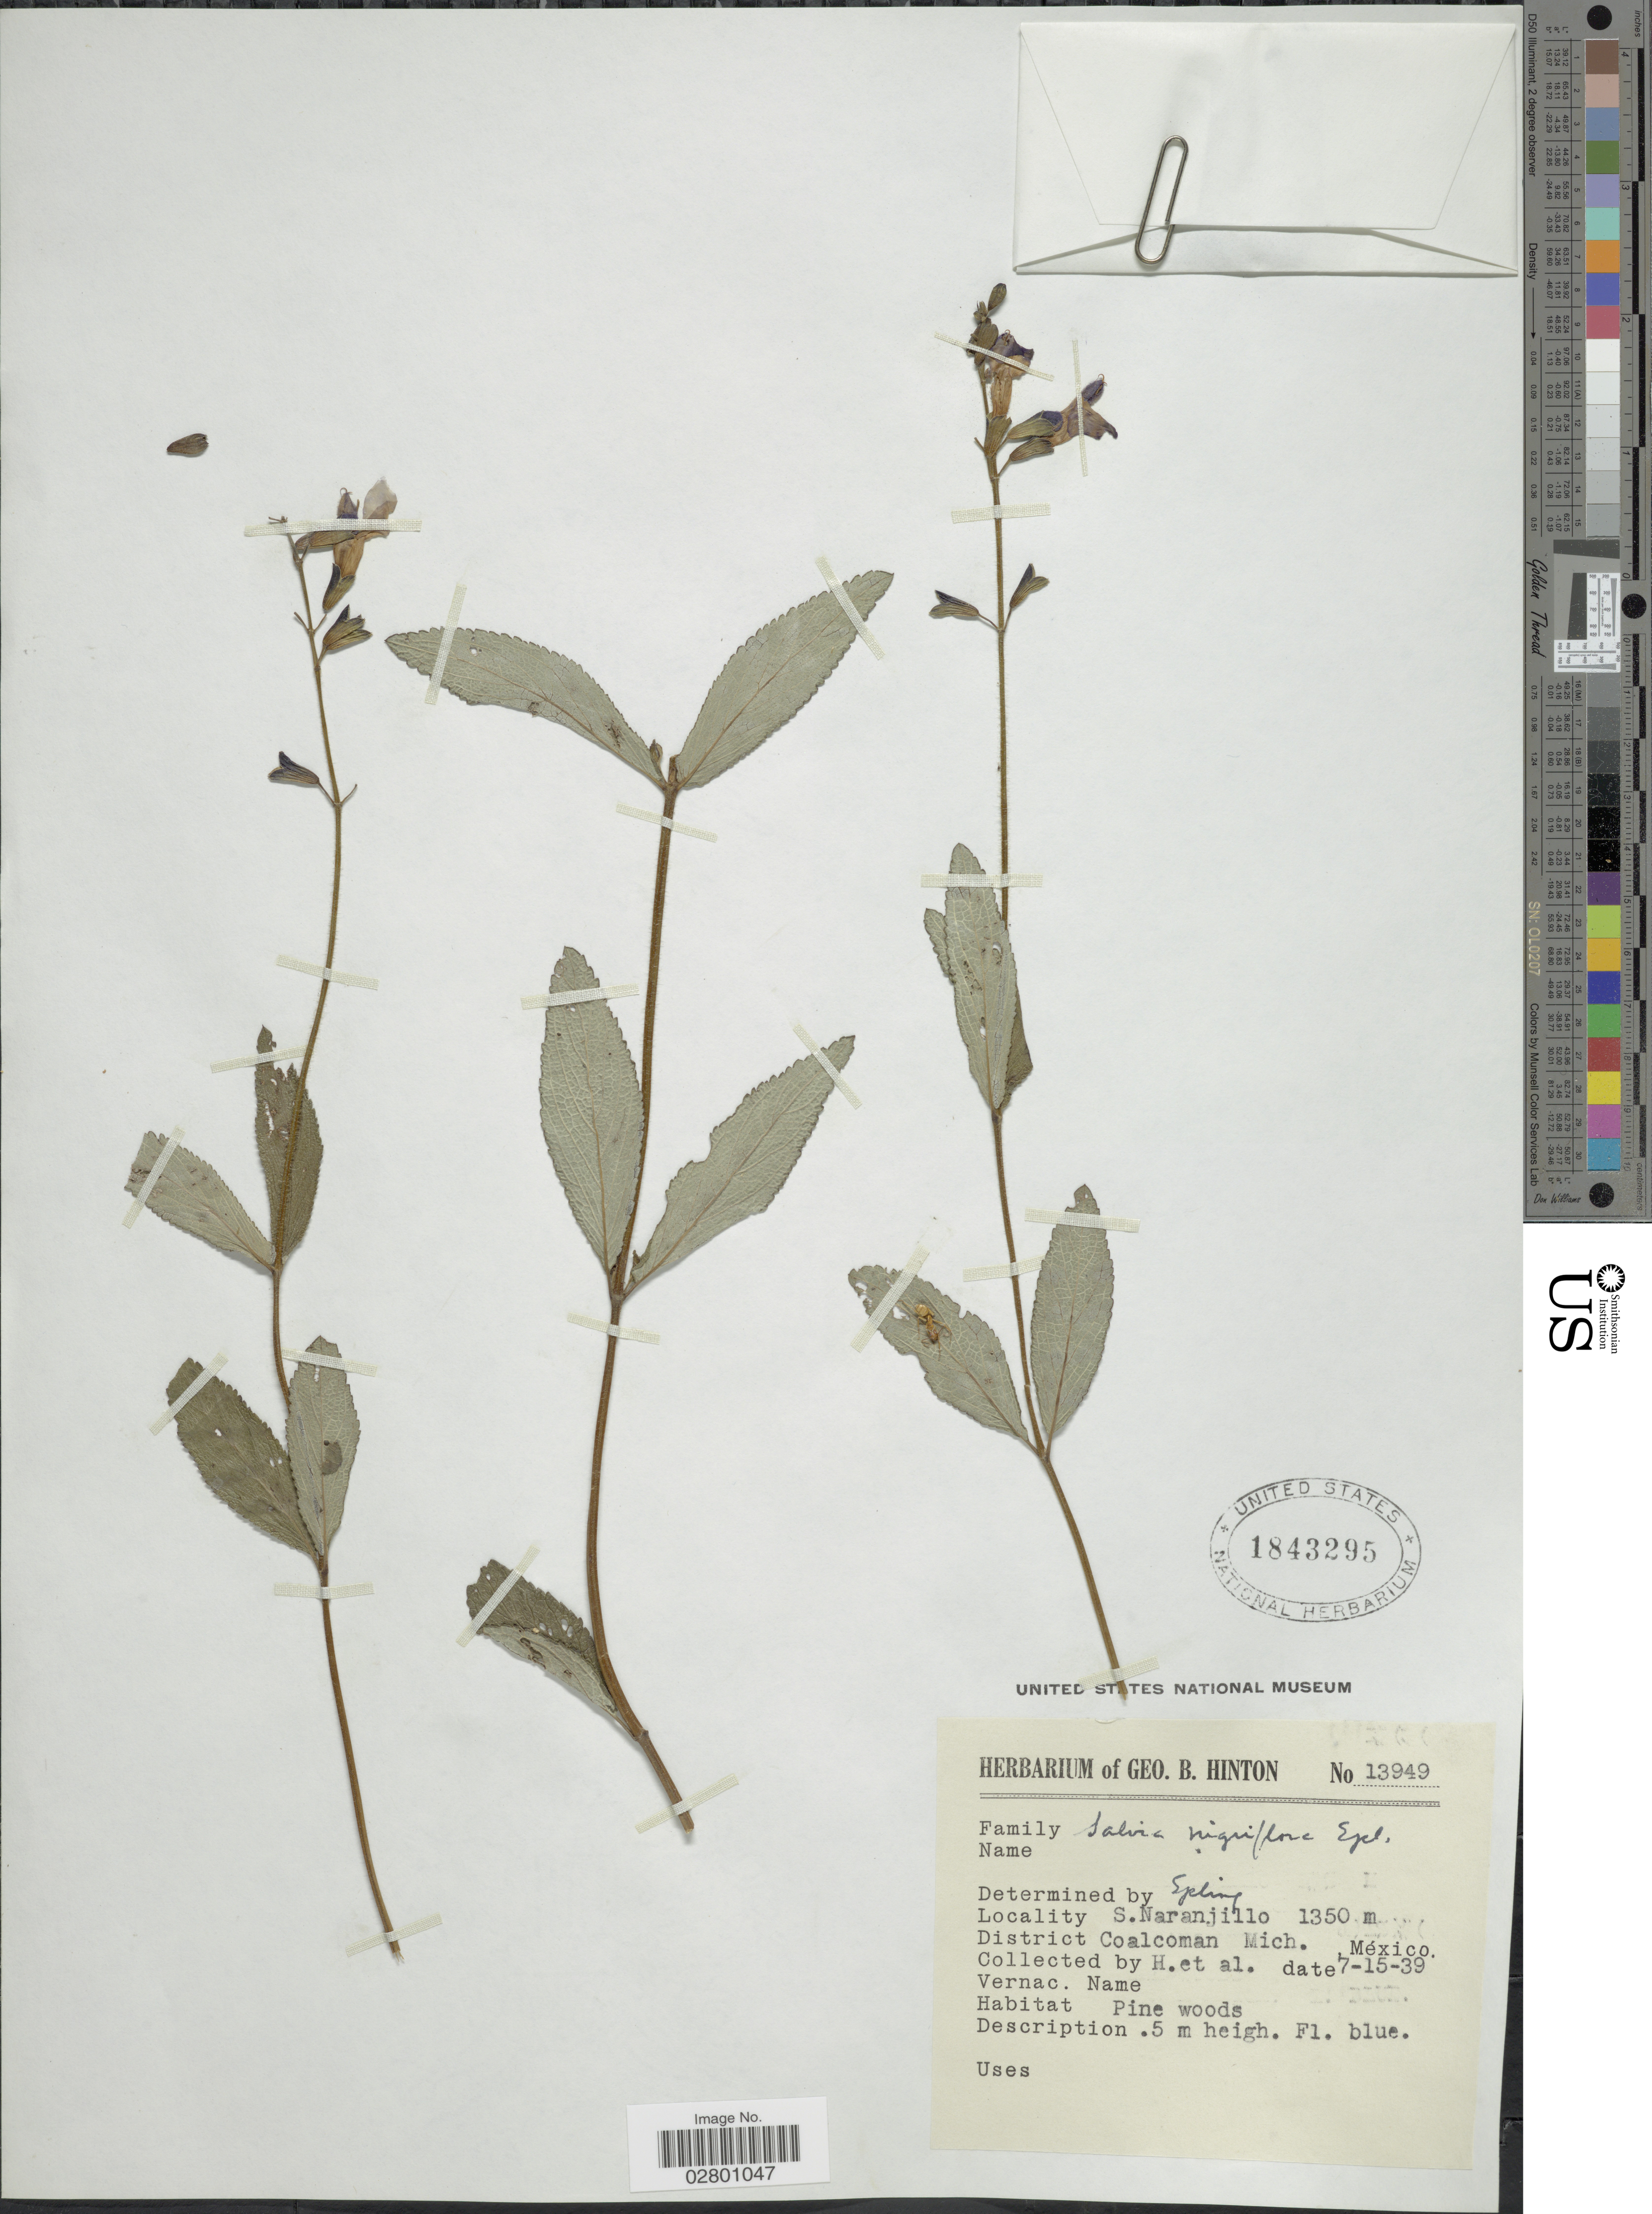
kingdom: Plantae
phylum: Tracheophyta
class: Magnoliopsida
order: Lamiales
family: Lamiaceae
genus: Salvia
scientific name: Salvia dichlamys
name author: Epling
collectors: G. B. Hinton & et al.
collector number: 13949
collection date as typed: Transcribed d/m/y: 15/7/39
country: Mexico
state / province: Michoacán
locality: S. Naranjillo, District Coalcoman Mich.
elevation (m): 1350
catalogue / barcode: US 1843295